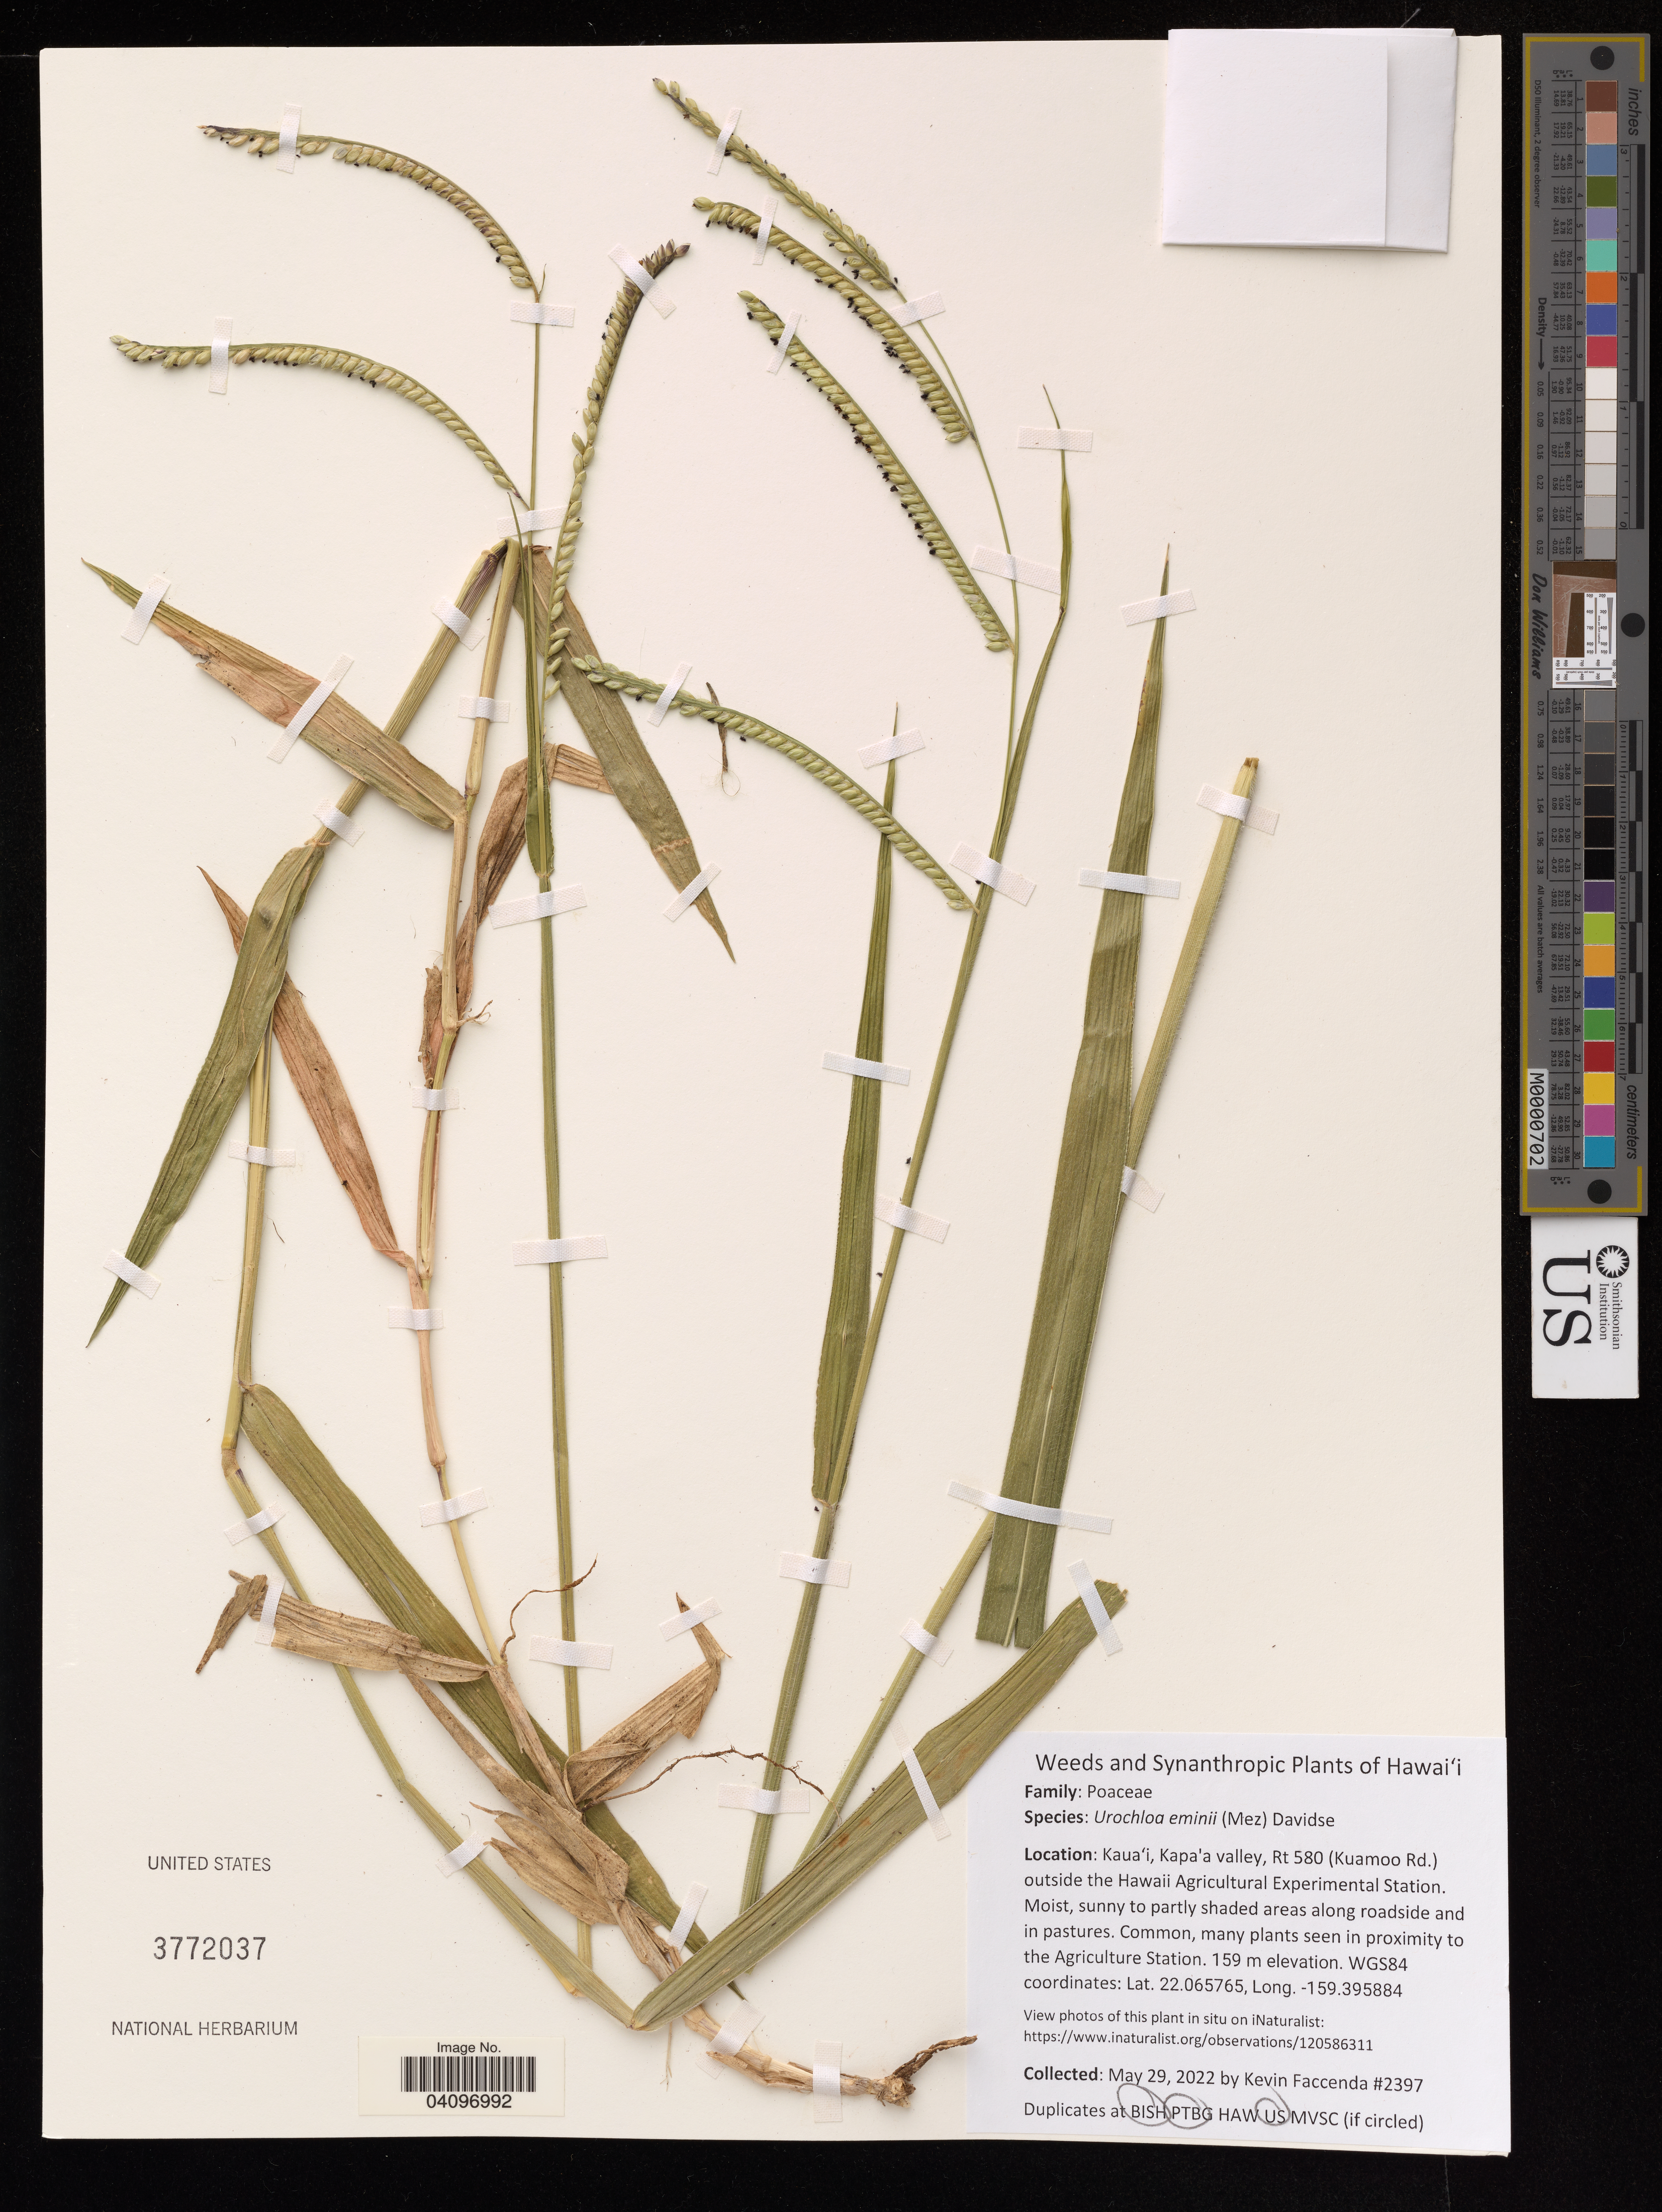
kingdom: Plantae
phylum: Tracheophyta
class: Liliopsida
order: Poales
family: Poaceae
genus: Urochloa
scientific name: Urochloa eminii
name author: (Mez) Davidse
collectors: K. Faccenda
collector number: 2397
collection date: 2022-05-29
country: United States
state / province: Hawaii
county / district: Kauai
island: Kaua'i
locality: Kapa'a Valley, Rt. 580 (Kuamoo Rd.) outside the Hawaii Agricultural Experimental Station.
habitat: Moist, sunny to partly shaded areas along roadside and in pastures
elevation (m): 159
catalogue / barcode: US 3772037